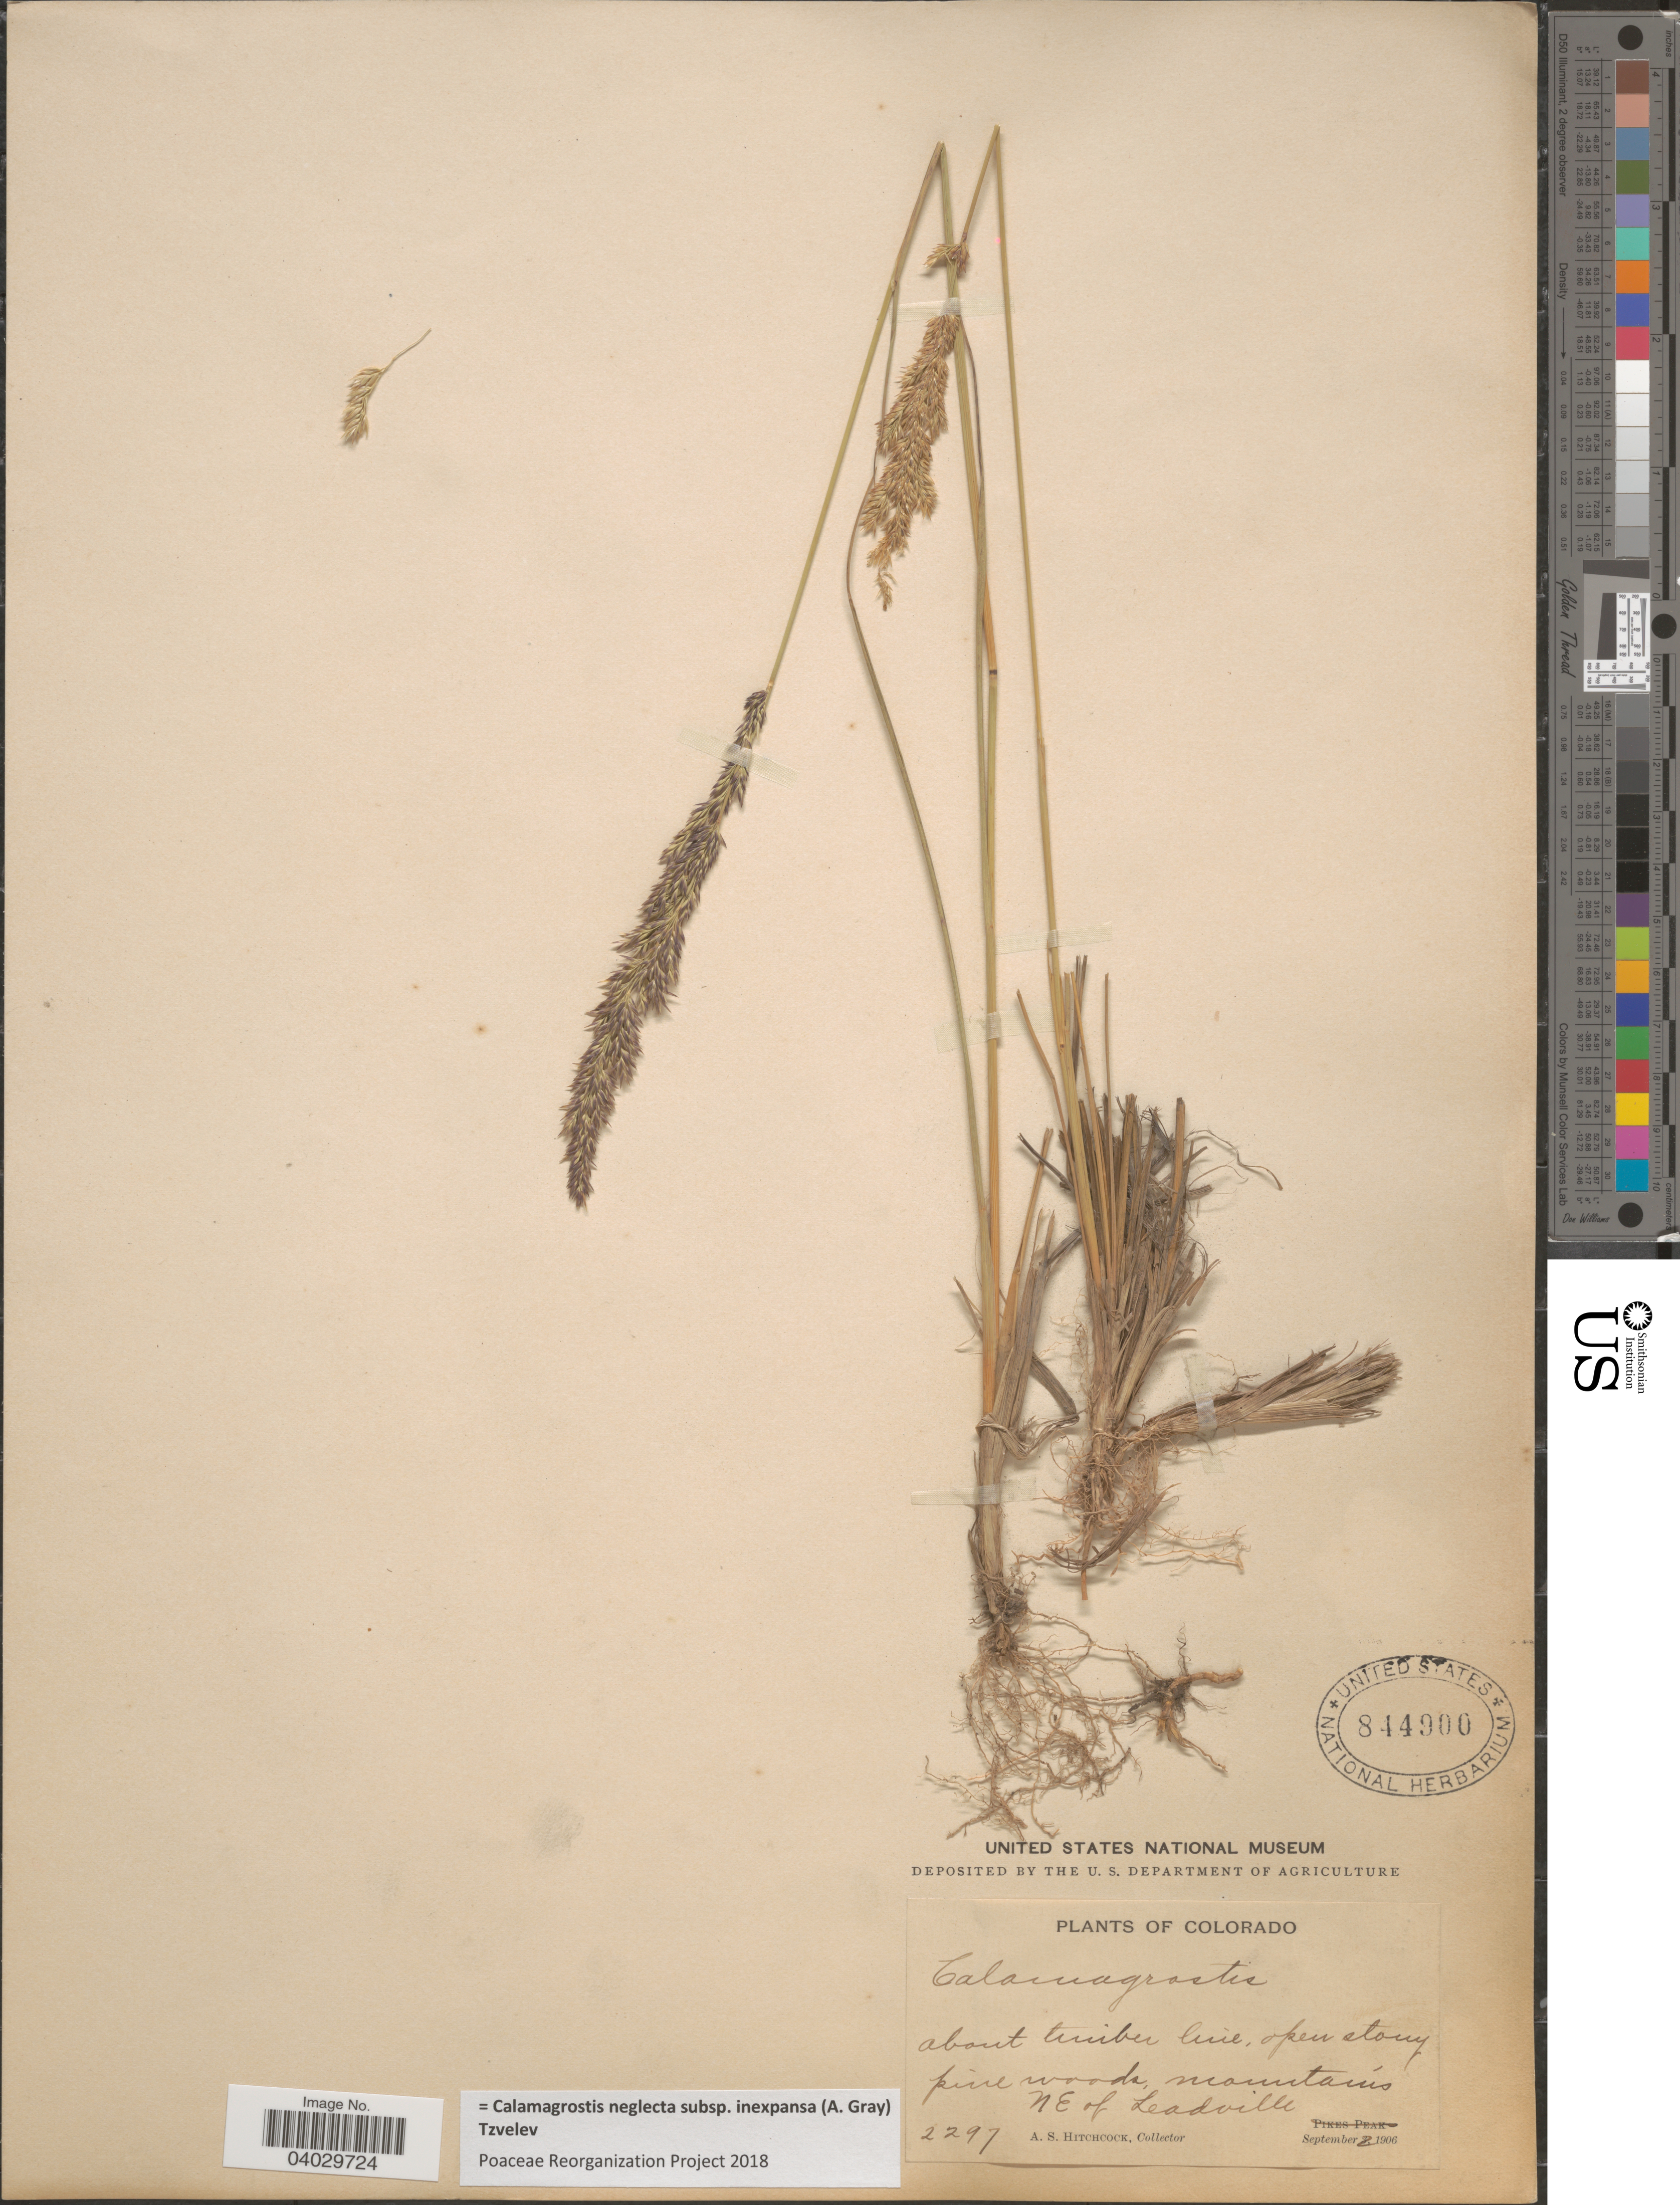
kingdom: Plantae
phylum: Tracheophyta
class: Liliopsida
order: Poales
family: Poaceae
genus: Calamagrostis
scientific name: Calamagrostis neglecta subsp. inexpansa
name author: (A. Gray) Tzvelev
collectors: A. S. Hitchcock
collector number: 2297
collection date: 1906-09-02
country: United States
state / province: Colorado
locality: N E of Leadville.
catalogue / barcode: US 844900